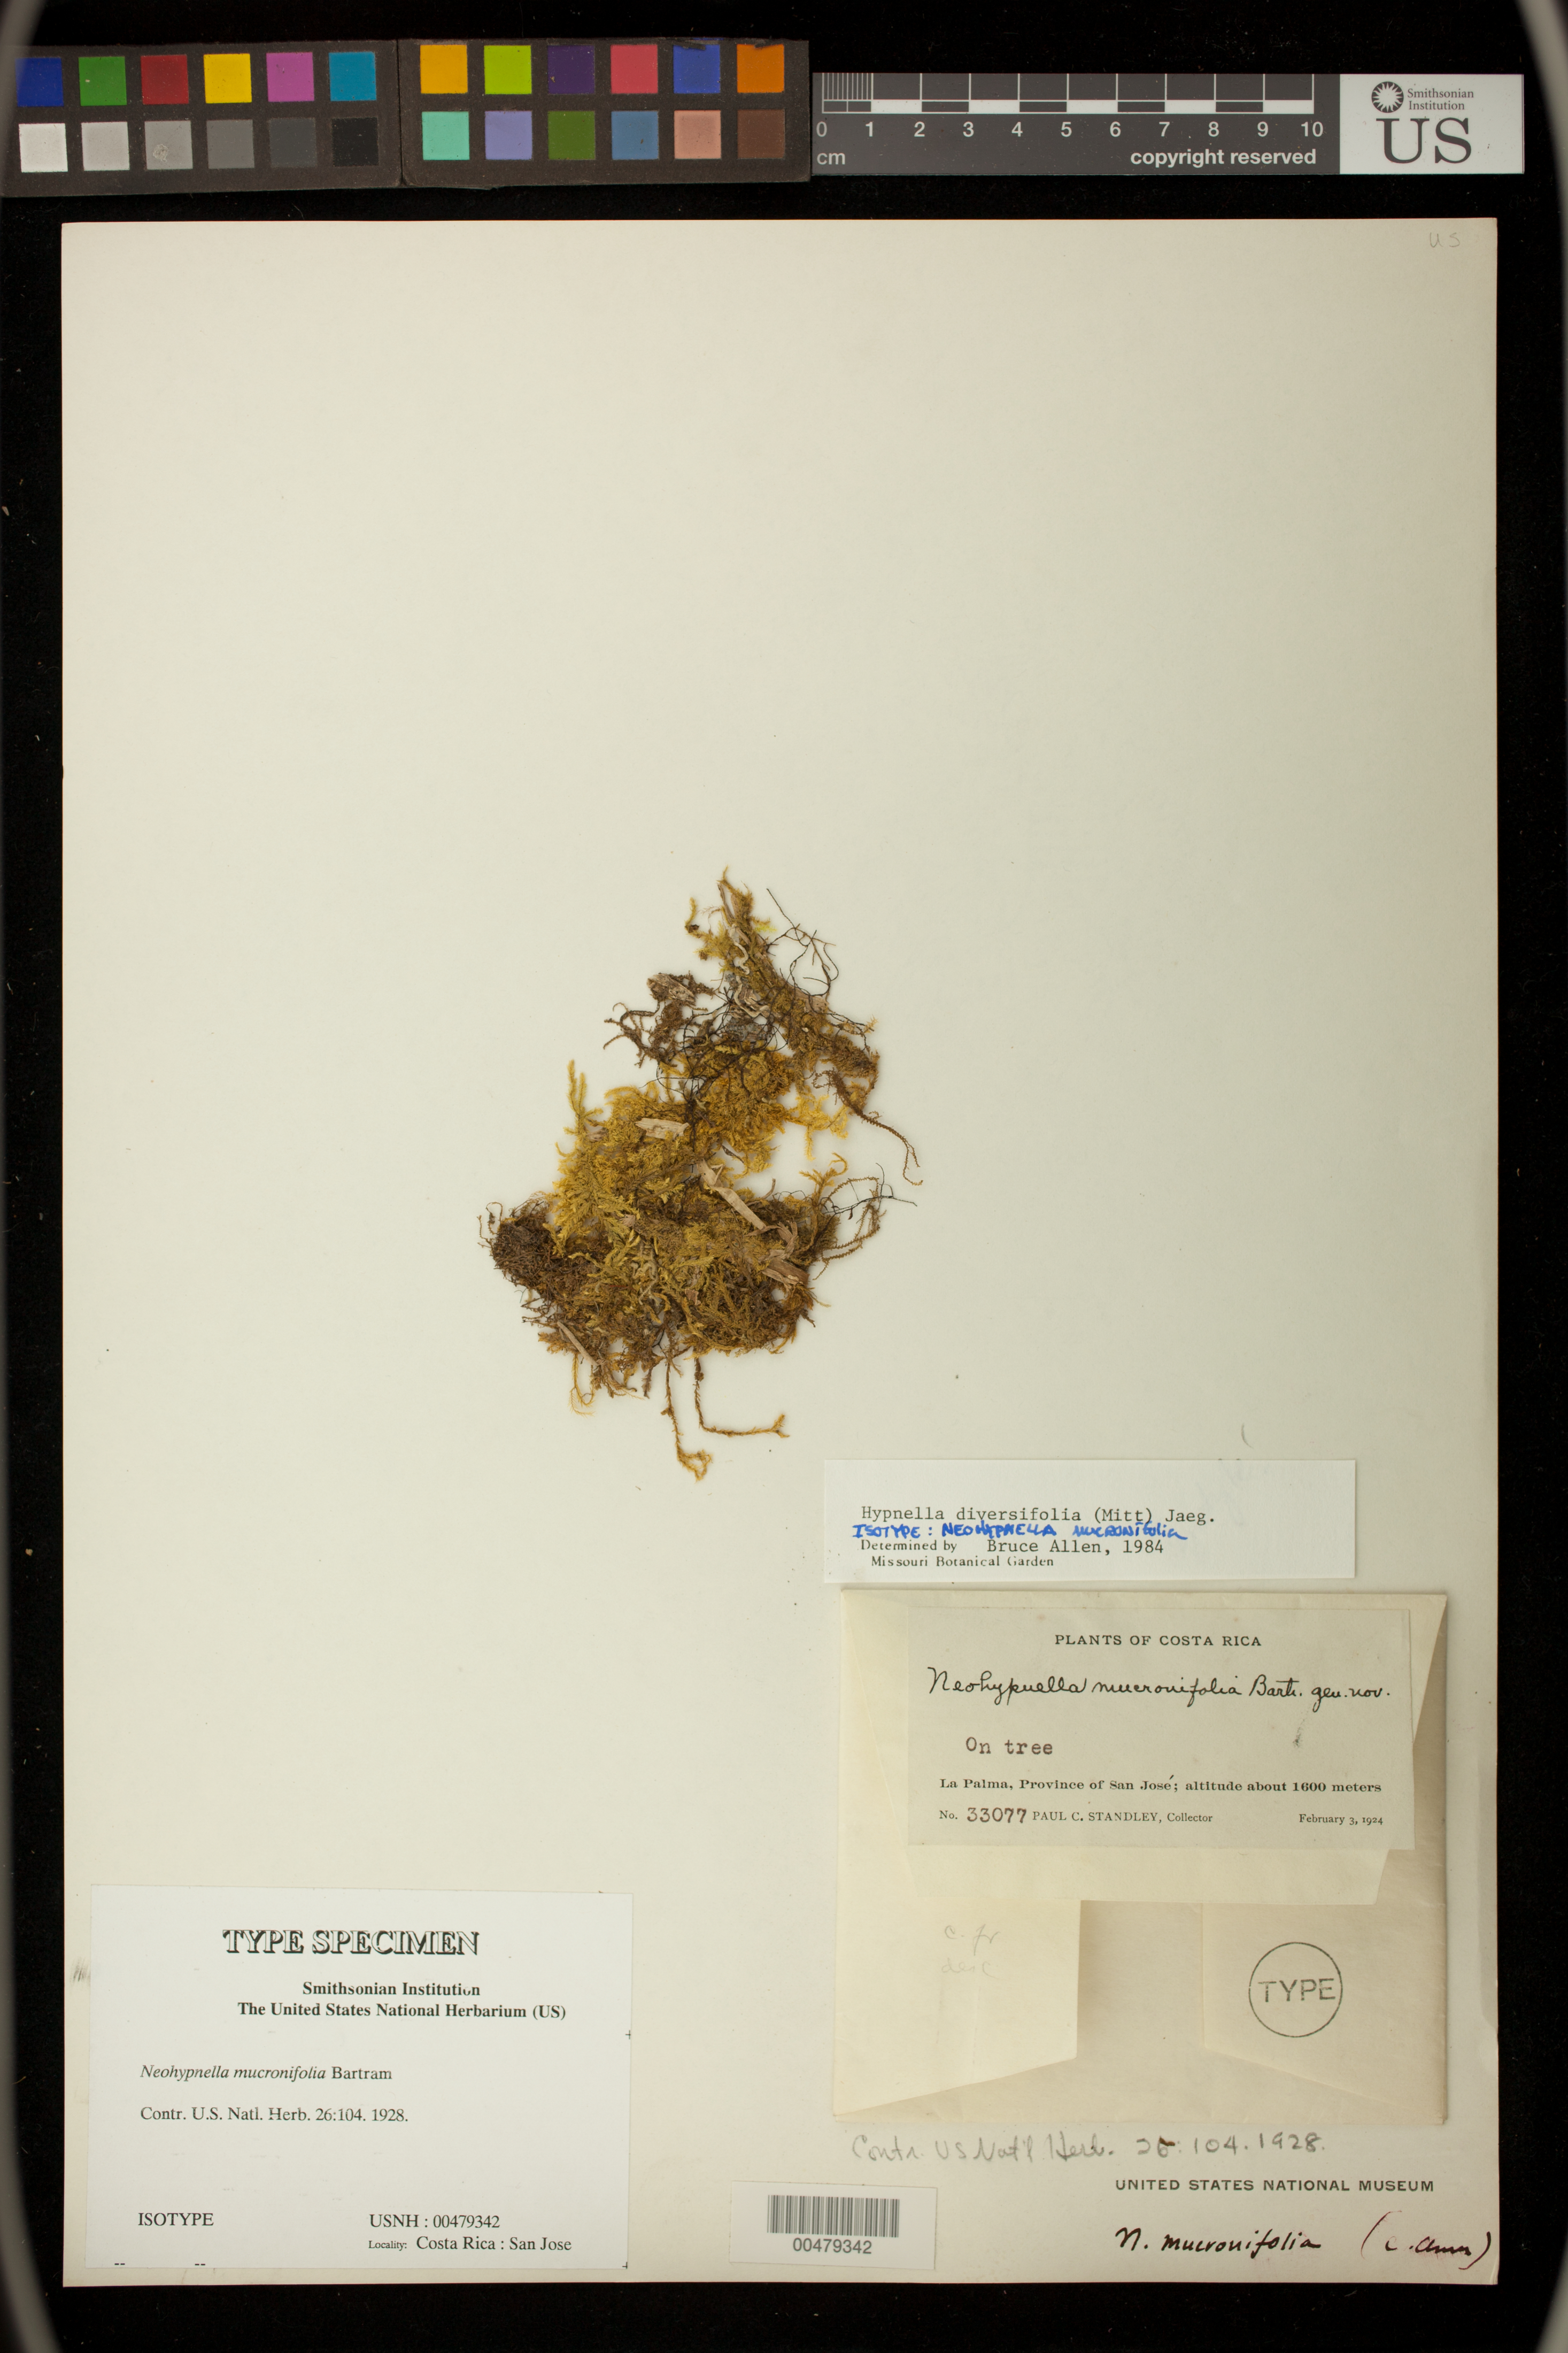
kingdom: Plantae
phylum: Bryophyta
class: Bryopsida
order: Hookeriales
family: Pilotrichaceae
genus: Neohypnella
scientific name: Neohypnella mucronifolia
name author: E.B. Bartram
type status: Isotype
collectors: P. C. Standley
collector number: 33077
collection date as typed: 03 Feb 1924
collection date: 1924-02-03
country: Costa Rica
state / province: San José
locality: La Palma.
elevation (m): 1600